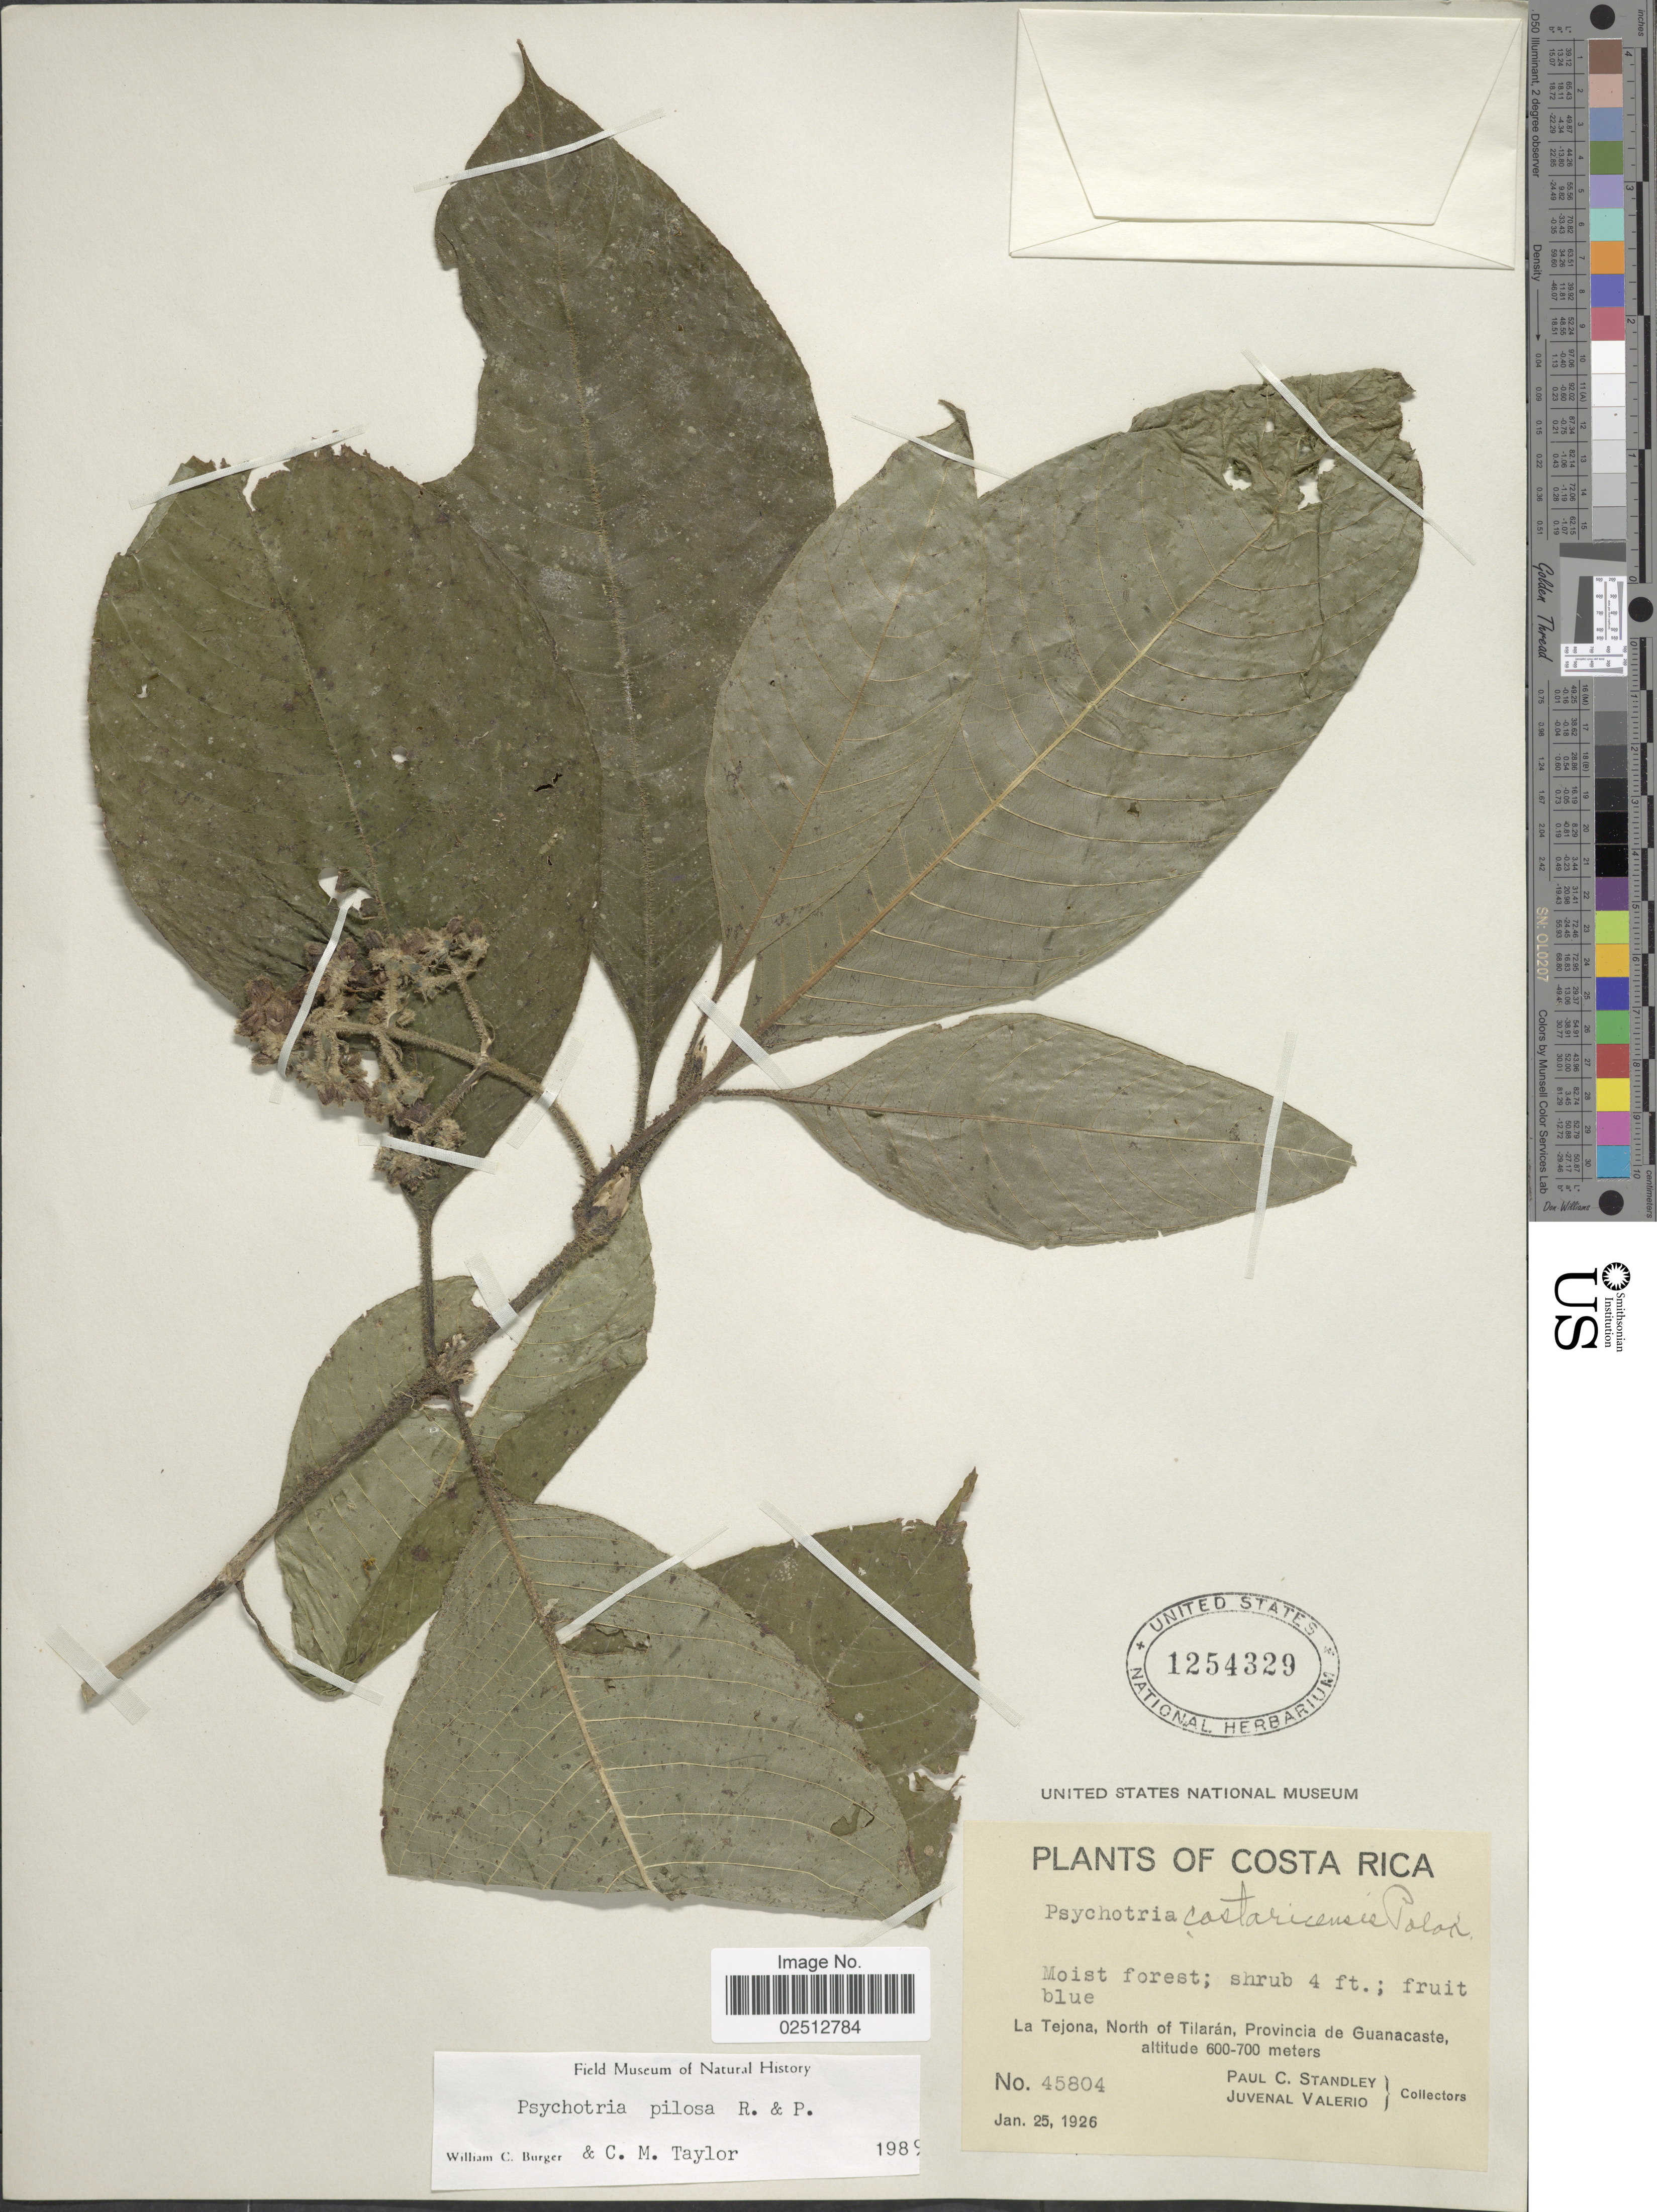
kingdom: Plantae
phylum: Tracheophyta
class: Magnoliopsida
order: Gentianales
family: Rubiaceae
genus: Psychotria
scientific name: Psychotria pilosa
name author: Ruiz & Pav.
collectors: P. C. Standley & J. Valerio R.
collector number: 45804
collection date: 1926-01-25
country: Costa Rica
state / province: Guanacaste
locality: La Tejona, North of Tilaran, Provincia de Guanacaste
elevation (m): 600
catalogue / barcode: US 1254329